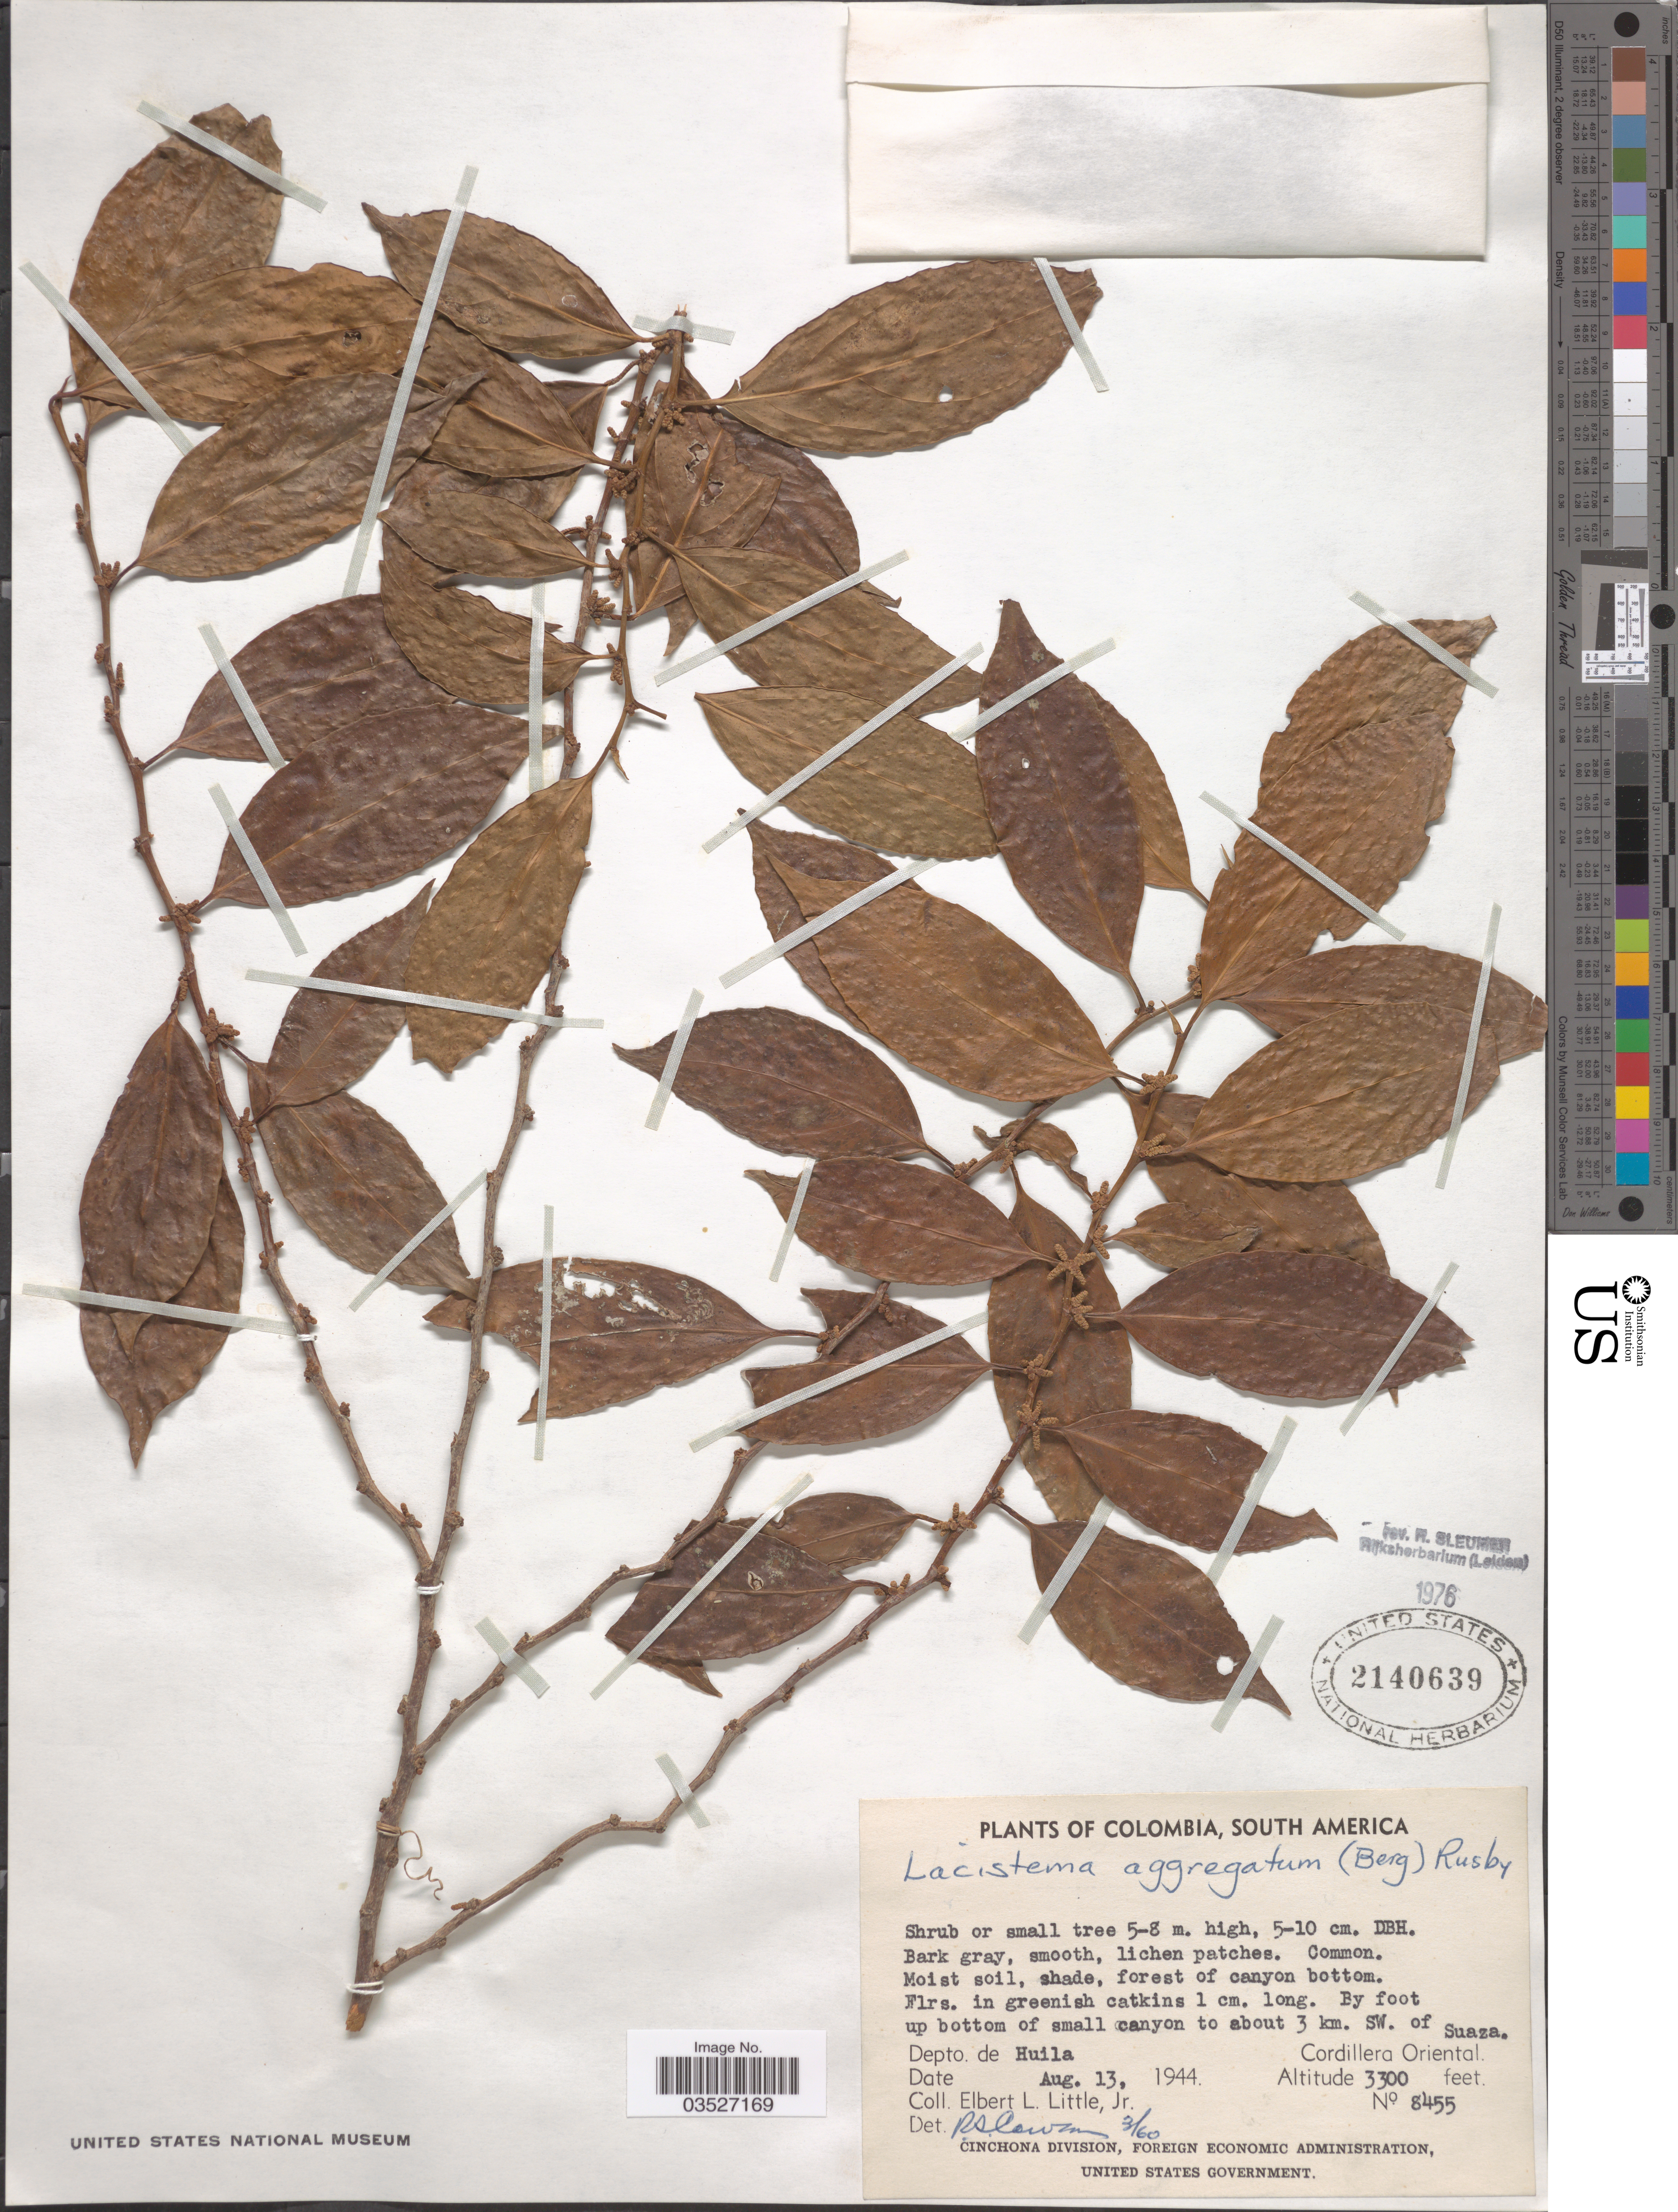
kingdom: Plantae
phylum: Tracheophyta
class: Magnoliopsida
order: Malpighiales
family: Lacistemataceae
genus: Lacistema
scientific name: Lacistema aggregatum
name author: (P.J. Bergius) Rusby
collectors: E. L. Little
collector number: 8455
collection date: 1944-08-13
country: Colombia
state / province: Huila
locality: By foot up bottom of small canyon to about 3 km. SW. of Suaza. Depto. de Huila. Cordillera Oriental.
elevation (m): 1006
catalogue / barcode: US 2140639